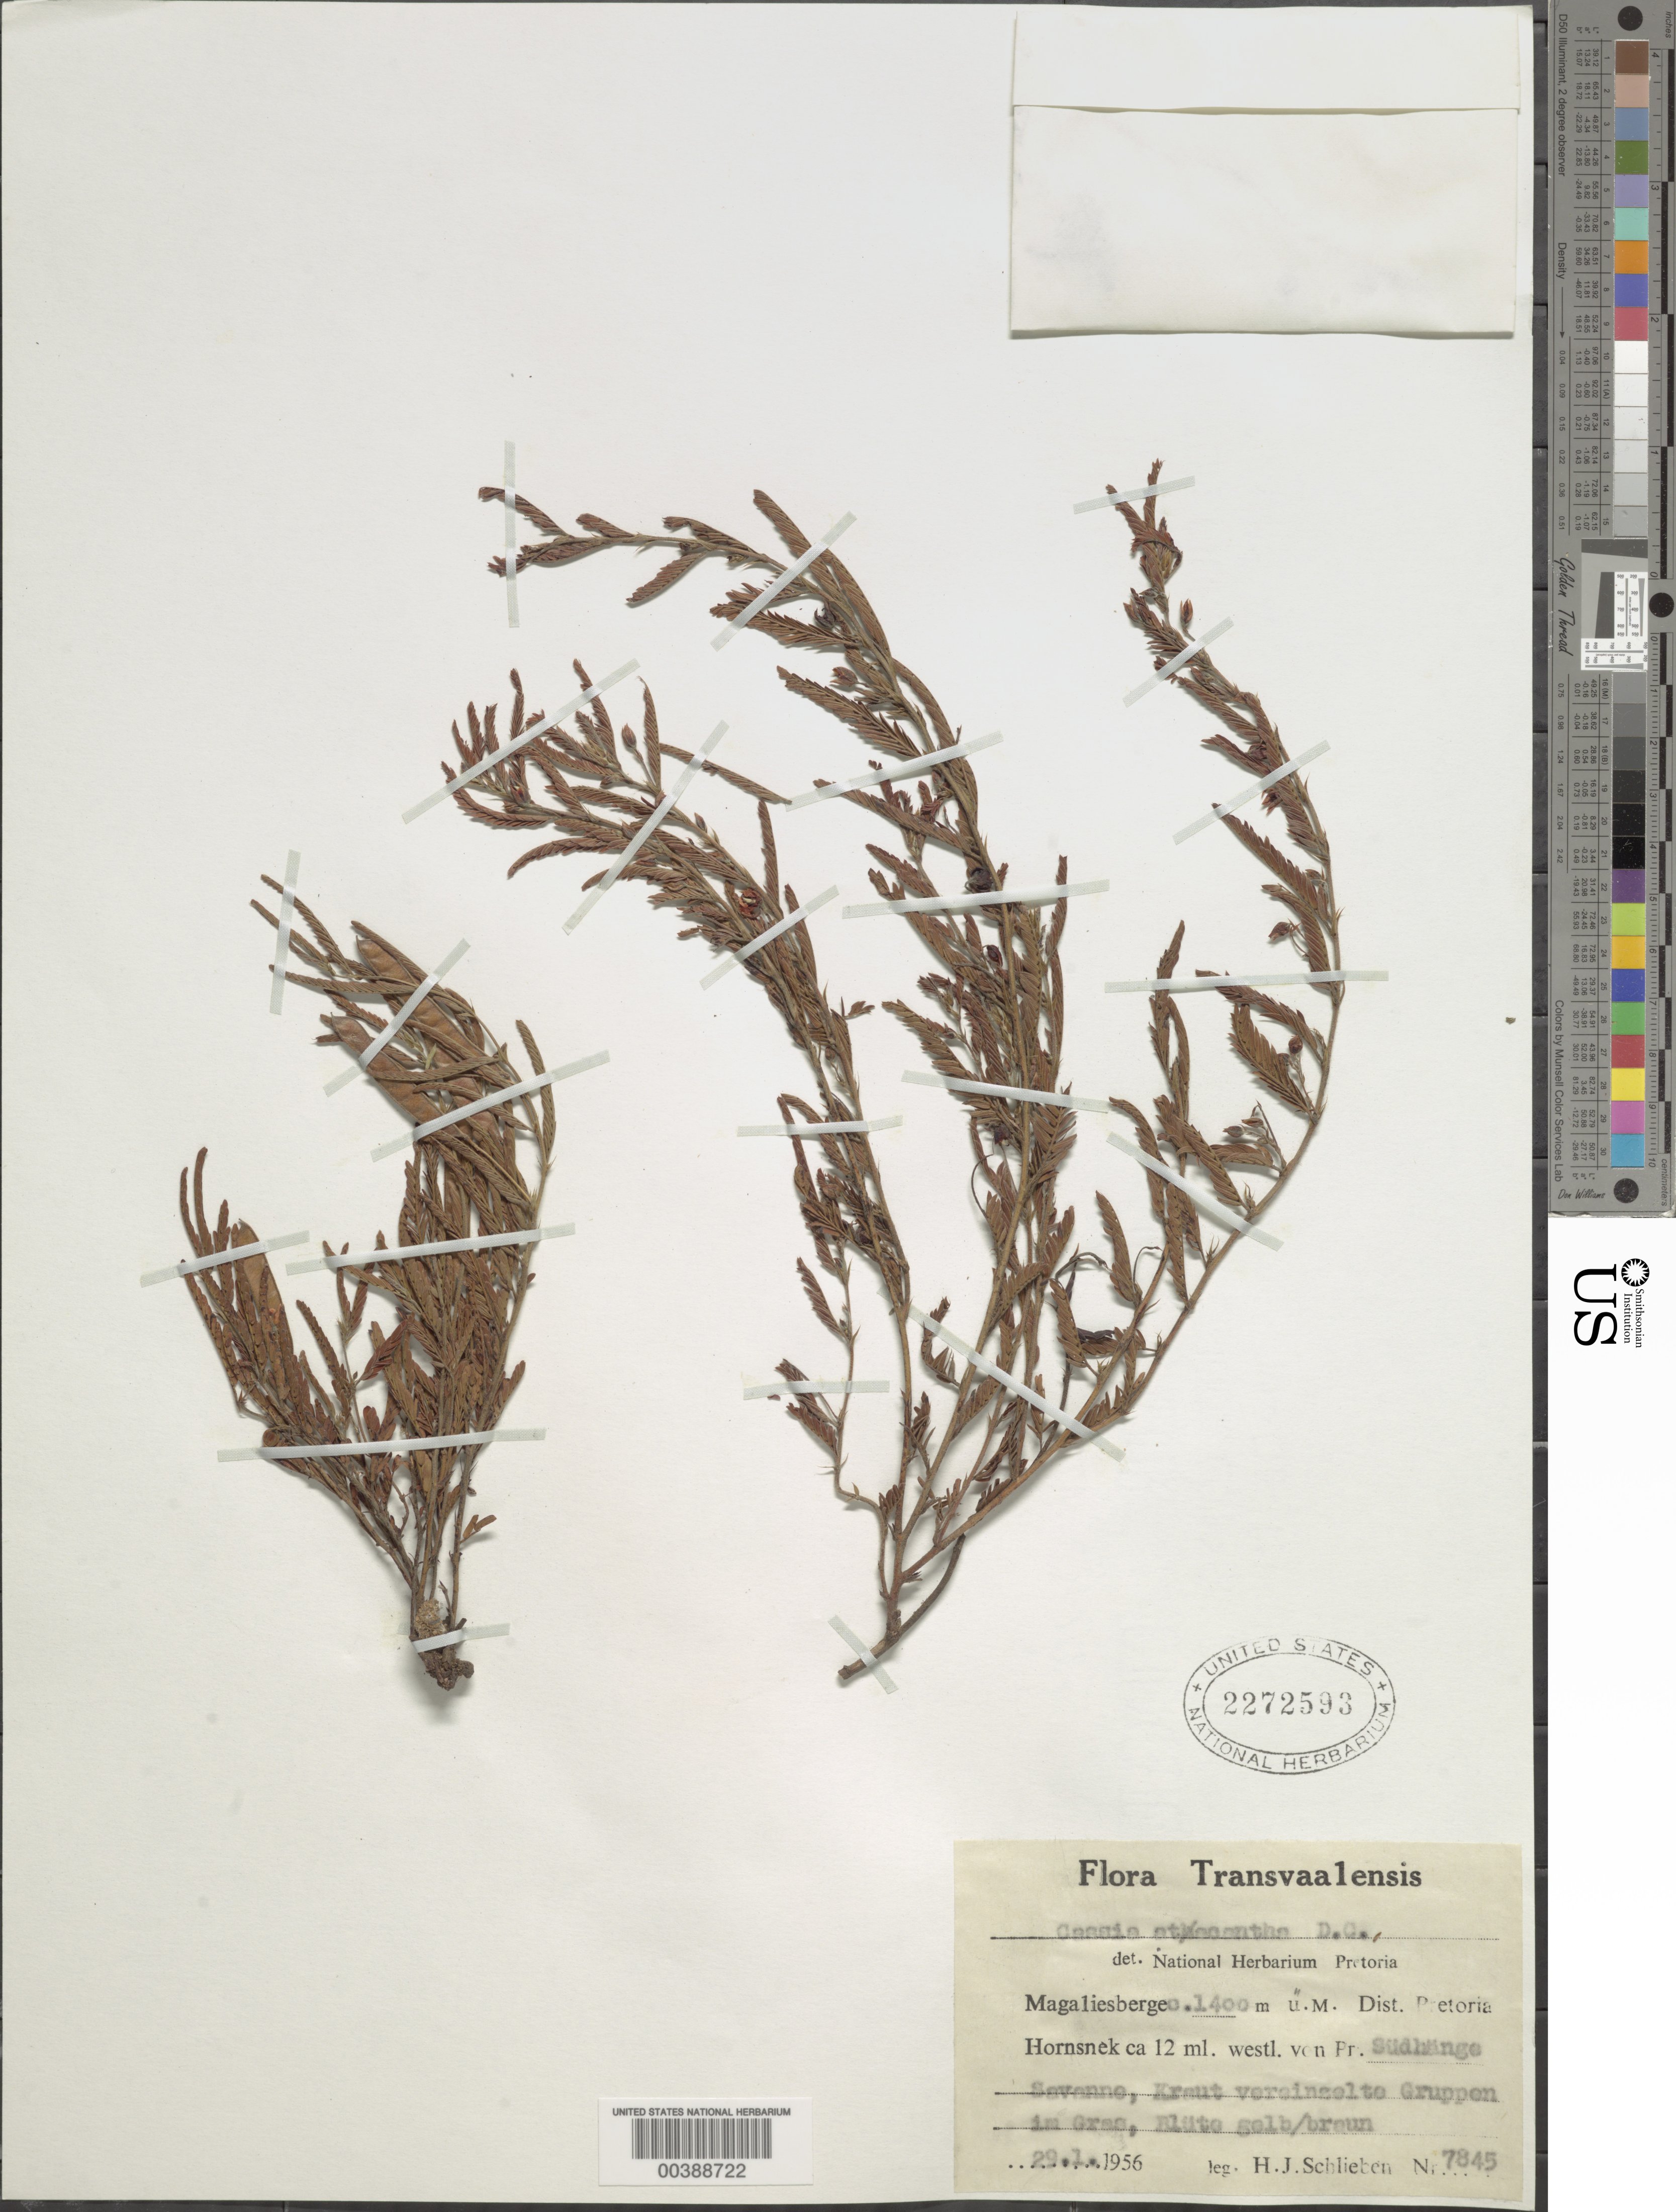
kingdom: Plantae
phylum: Tracheophyta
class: Magnoliopsida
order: Fabales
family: Fabaceae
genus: Chamaecrista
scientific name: Chamaecrista atacantha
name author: DC.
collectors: H. J. Schlieben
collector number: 7845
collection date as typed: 29 Jan 1956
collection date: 1956-01-29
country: South Africa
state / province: Gauteng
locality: Magaliesberge; hornsnek ca 12 ml. westl. von pr. sudhange savanne. Transvaal. Pretoria Dist.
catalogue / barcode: US 2272593